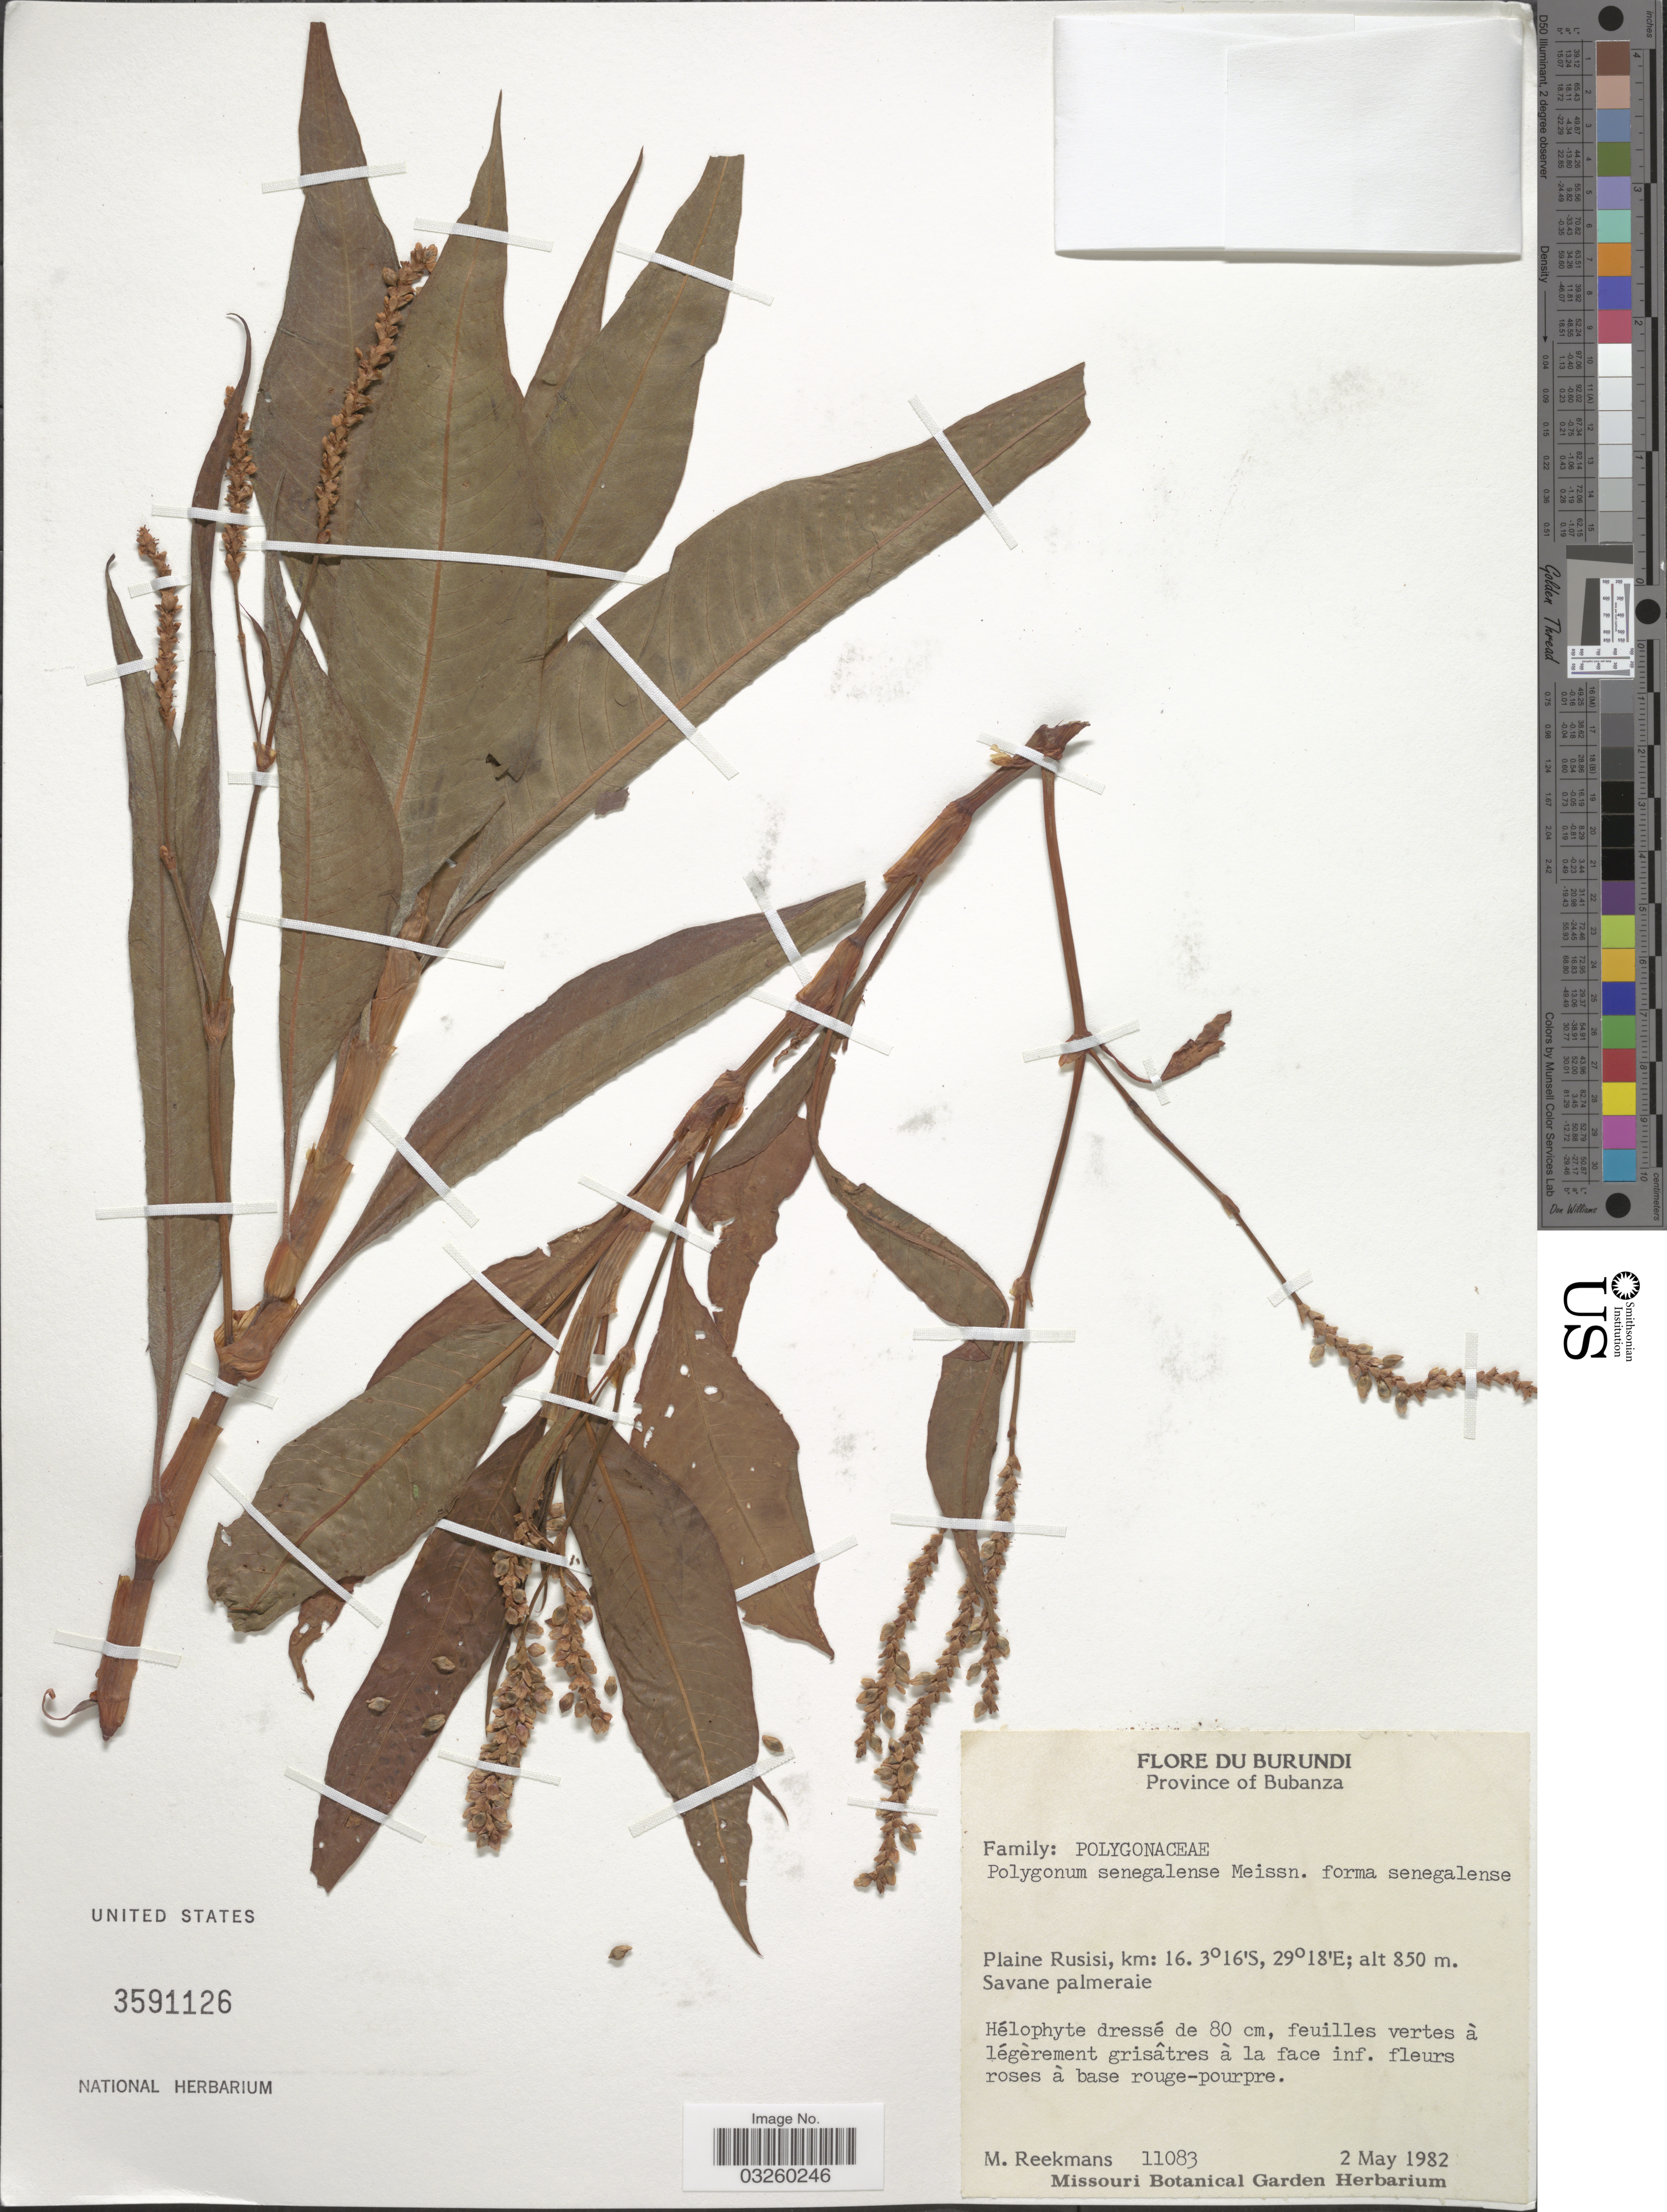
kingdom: Plantae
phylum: Tracheophyta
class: Magnoliopsida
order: Caryophyllales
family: Polygonaceae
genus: Polygonum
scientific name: Polygonum senegalense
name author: Meisn.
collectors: M. Reekmans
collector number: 11083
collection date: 1982-05-02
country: Burundi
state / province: Bubanza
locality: Plaine Rusisi, km: 16.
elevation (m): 850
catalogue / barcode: US 3591126